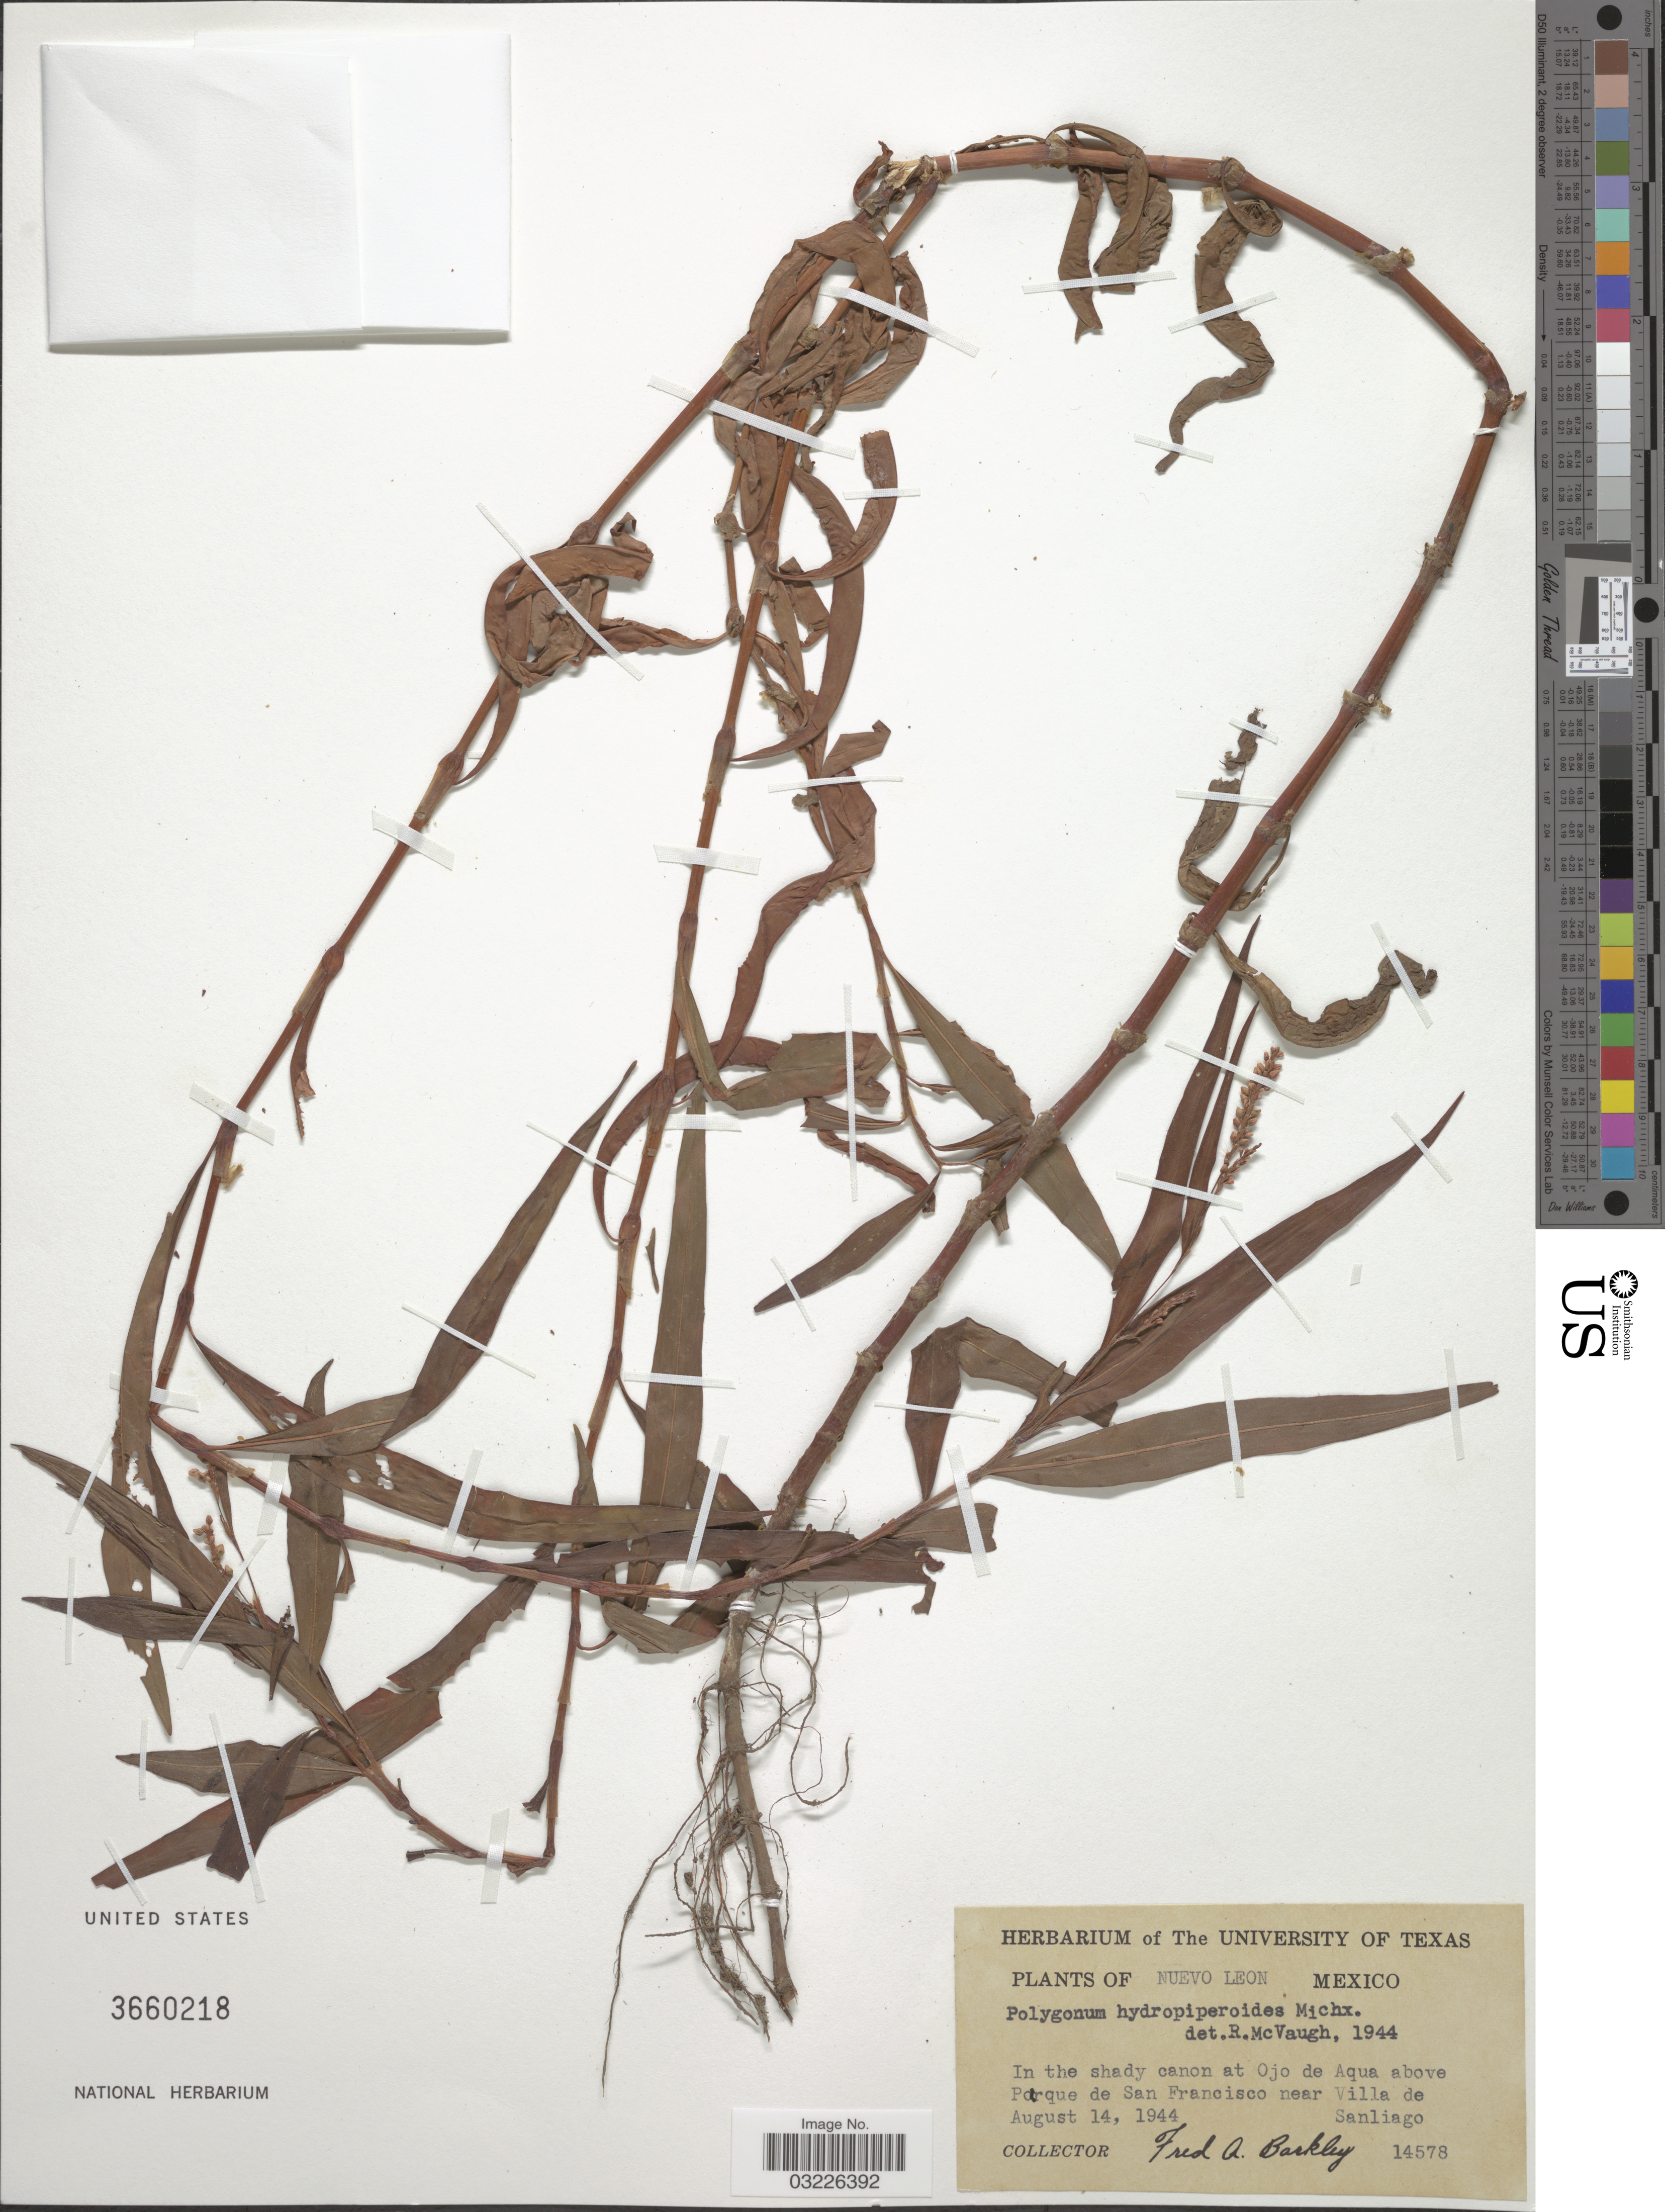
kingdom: Plantae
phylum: Tracheophyta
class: Magnoliopsida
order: Caryophyllales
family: Polygonaceae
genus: Polygonum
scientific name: Polygonum hydropiperoides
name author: Michx.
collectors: F. A. Barkley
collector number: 14578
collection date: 1944-08-14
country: Mexico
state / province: Nuevo León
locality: In the shady canon at Ojo de Aqua above Parque de San Francisco near Villa de Sanliago.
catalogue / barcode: US 3660218